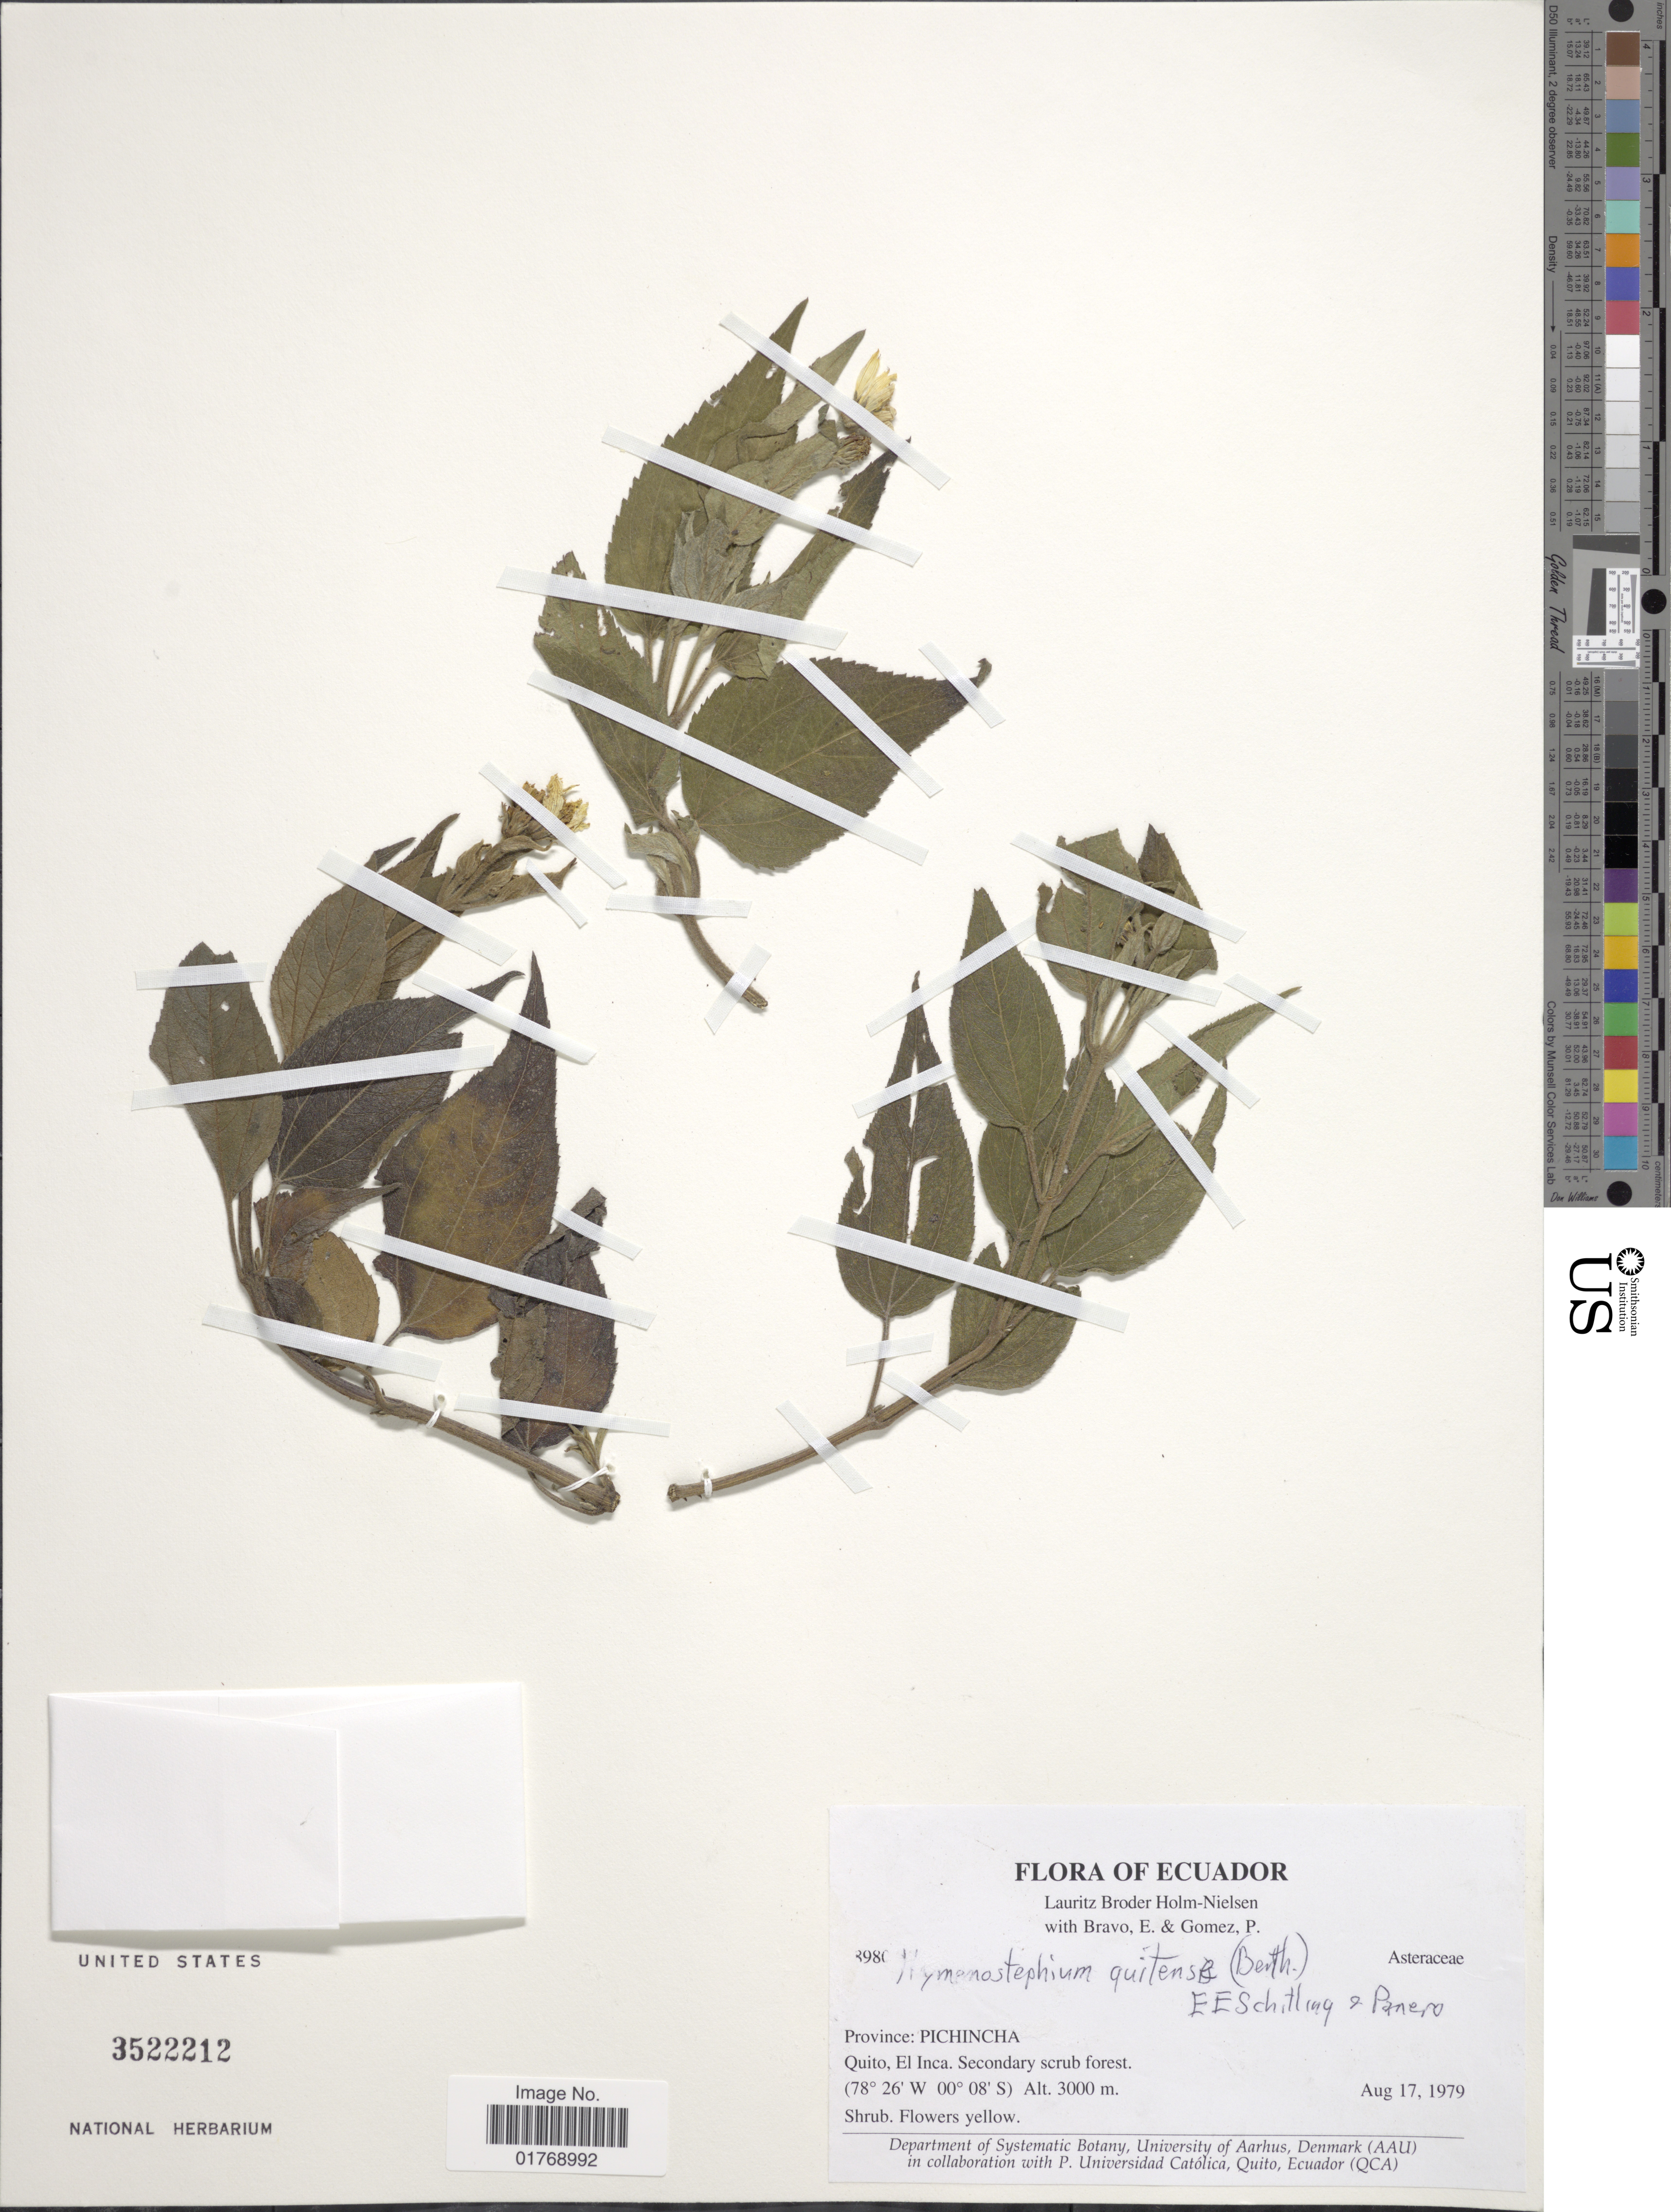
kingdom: Plantae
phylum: Tracheophyta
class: Magnoliopsida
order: Asterales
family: Asteraceae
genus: Viguiera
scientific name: Viguiera quitensis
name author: (Benth.) S.F. Blake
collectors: L. B. Holm-Nielsen, E. Bravo & P. Gomez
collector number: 8980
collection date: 1979-08-17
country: Ecuador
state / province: Pichincha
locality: Province: Pichincha. Quito, El Inca.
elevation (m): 3000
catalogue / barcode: US 3522212